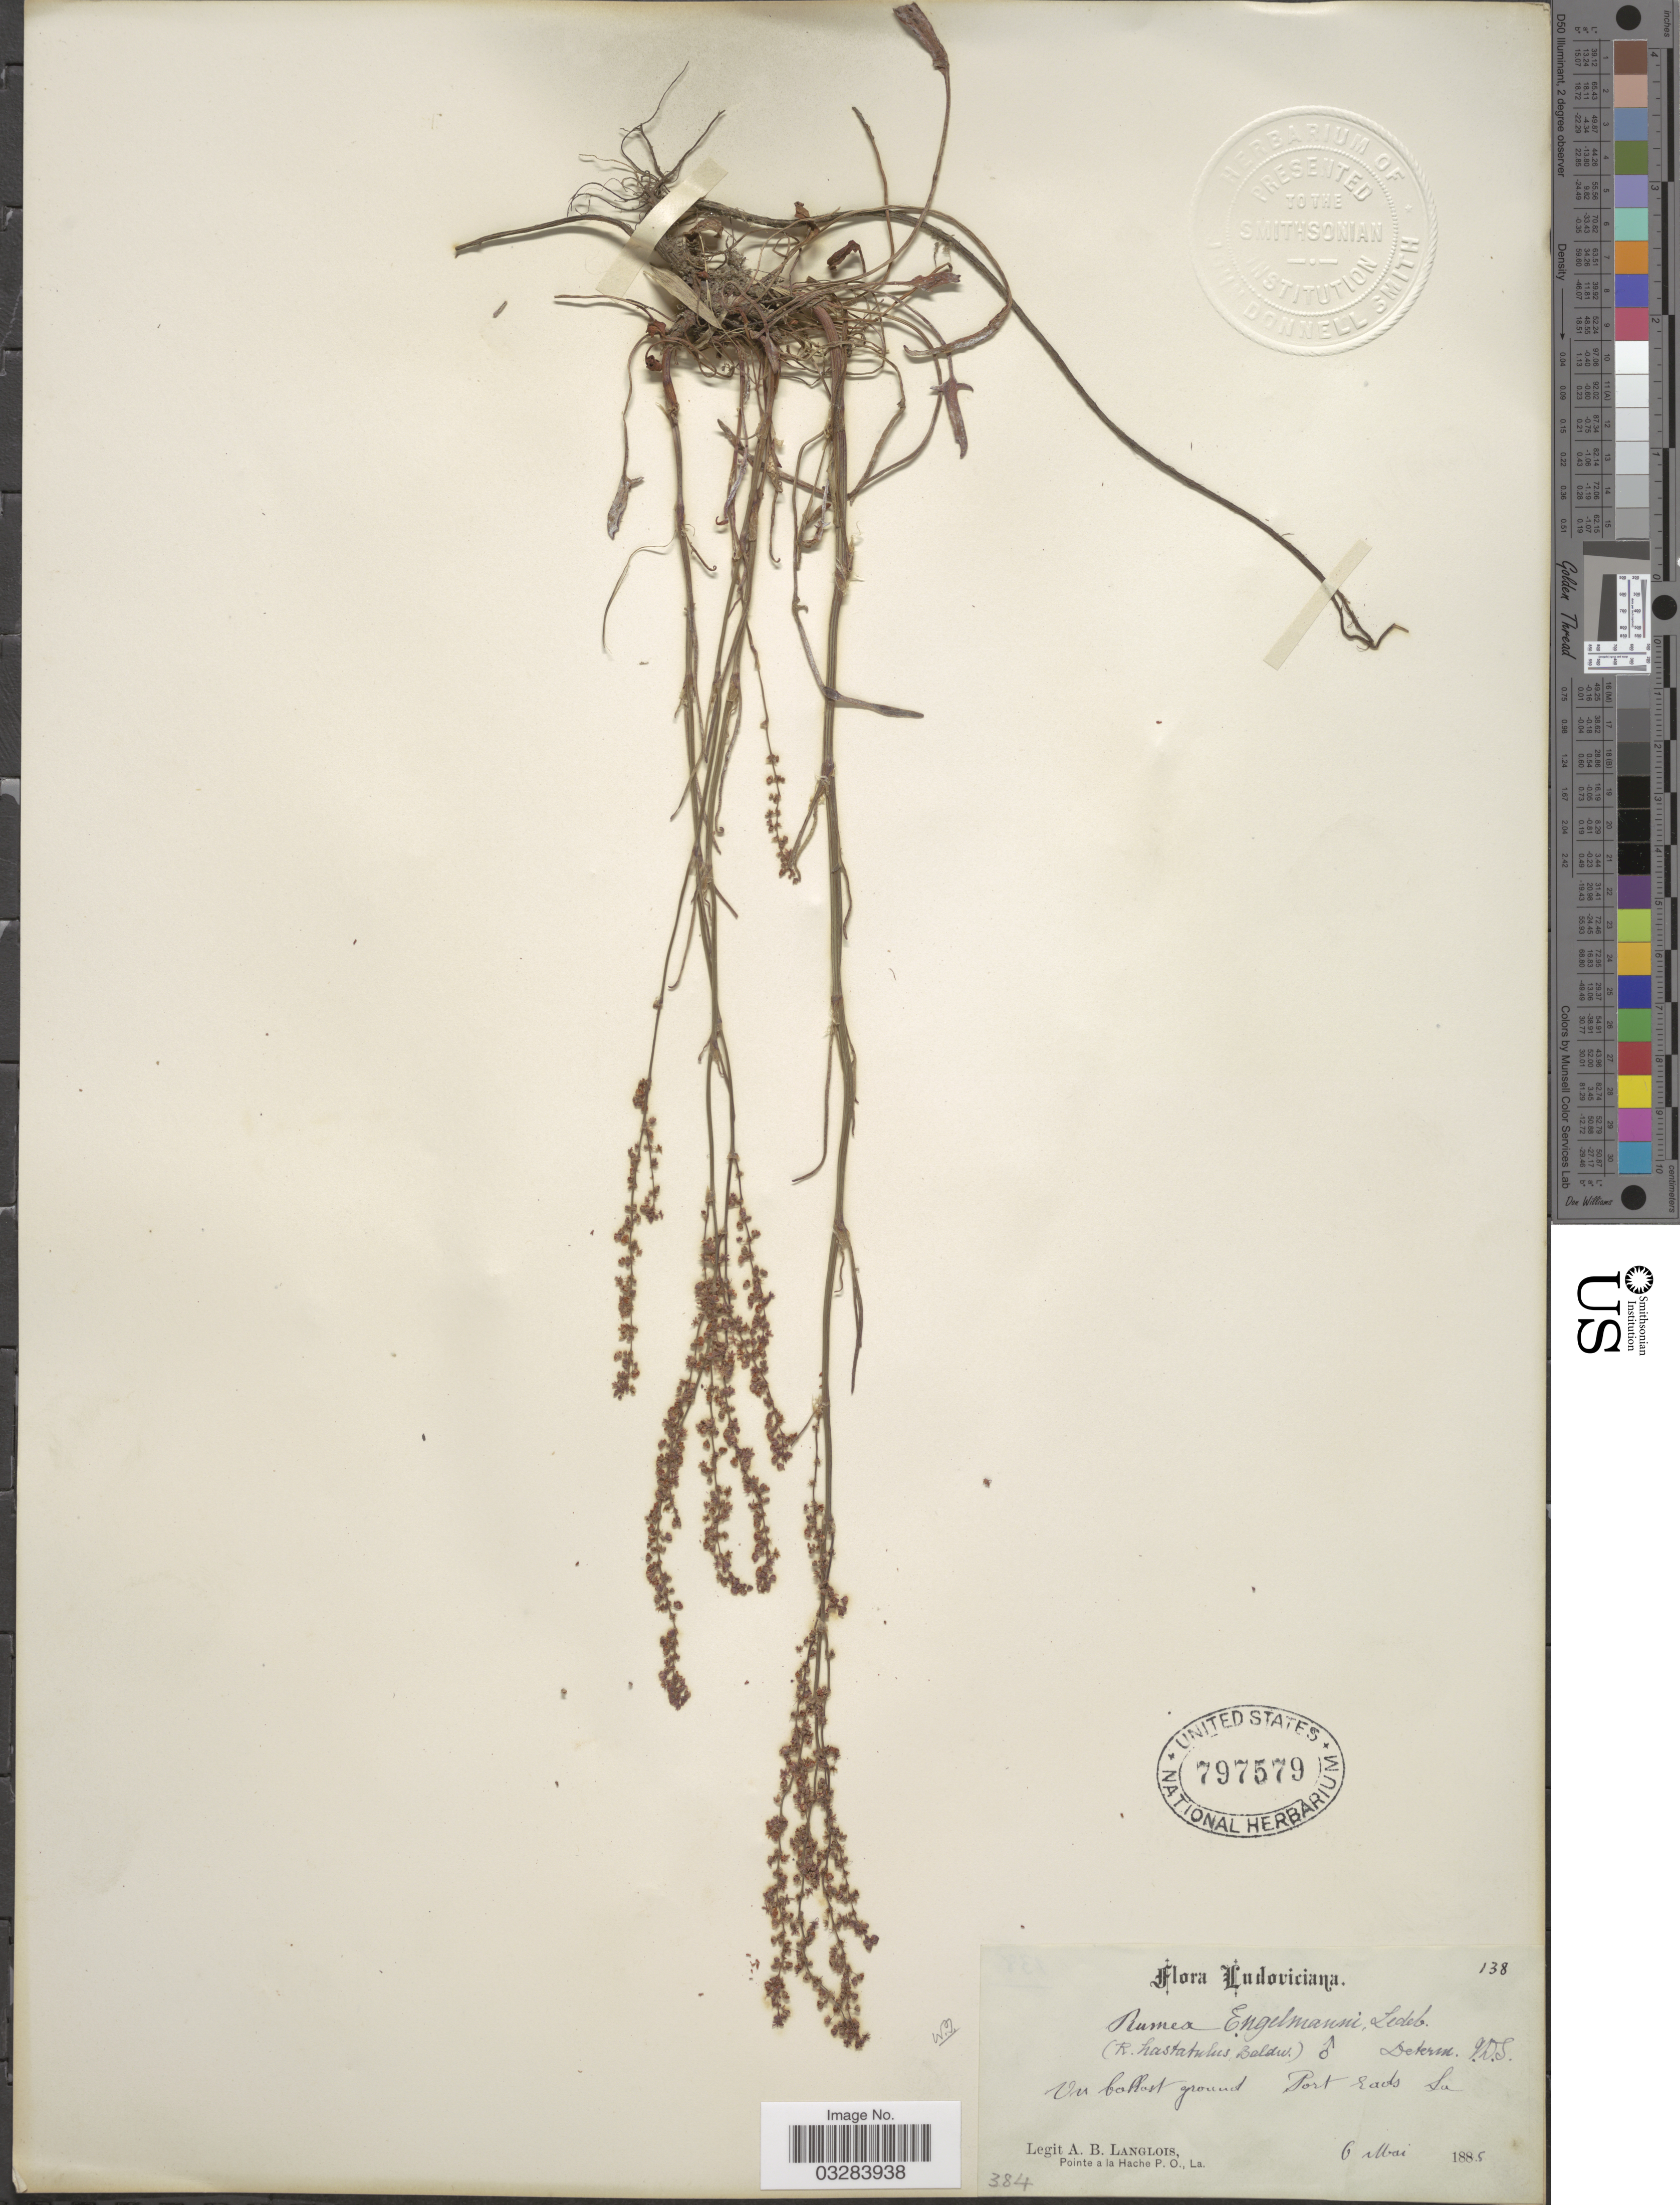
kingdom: Plantae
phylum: Tracheophyta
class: Magnoliopsida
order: Caryophyllales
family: Polygonaceae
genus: Rumex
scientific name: Rumex hastatulus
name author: Baldwin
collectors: A. Langlois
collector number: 138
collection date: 1885-05-06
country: United States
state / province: Louisiana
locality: Port Eads La.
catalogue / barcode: US 797579